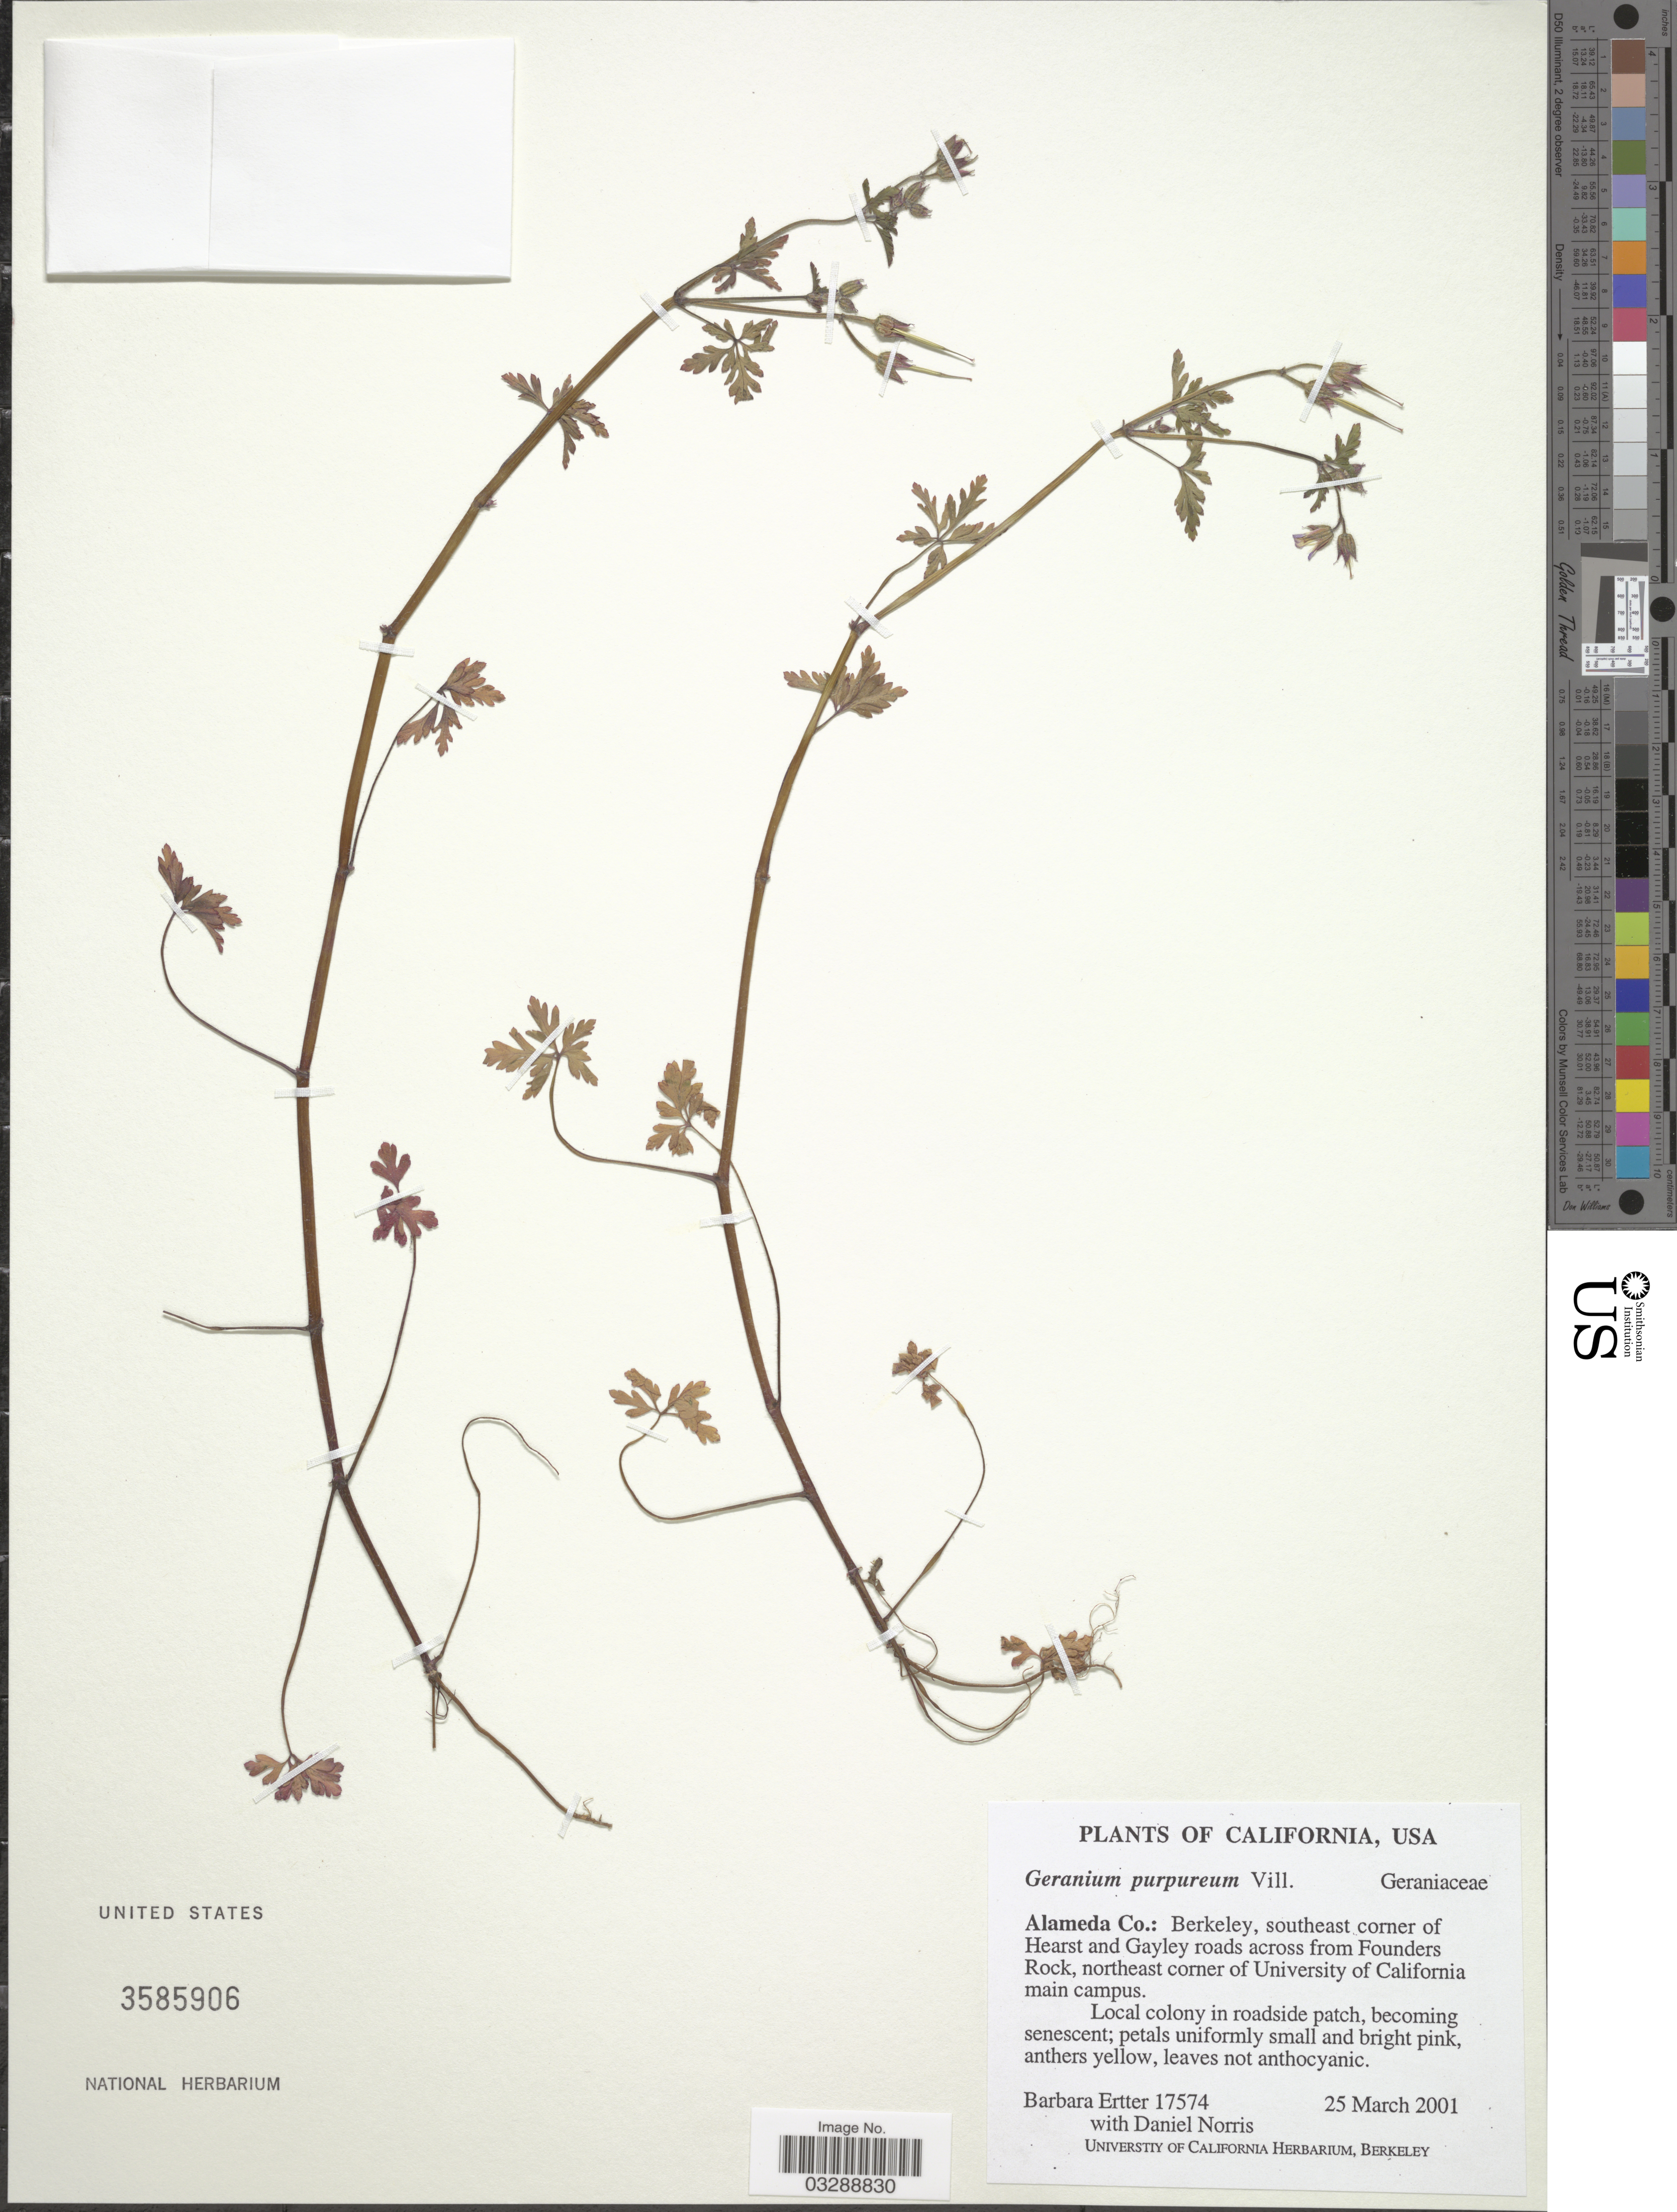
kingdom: Plantae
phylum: Tracheophyta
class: Magnoliopsida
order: Geraniales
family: Geraniaceae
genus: Geranium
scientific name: Geranium purpureum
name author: Vill.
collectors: B. Ertter & D. H. Norris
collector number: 17574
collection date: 2001-03-25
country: United States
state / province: California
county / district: Alameda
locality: Alameda Co.: Berkeley, southeast corner of Hearst and Gayley roads across from Founders Rock, northeast corner of University of California main campus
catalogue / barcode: US 3585906